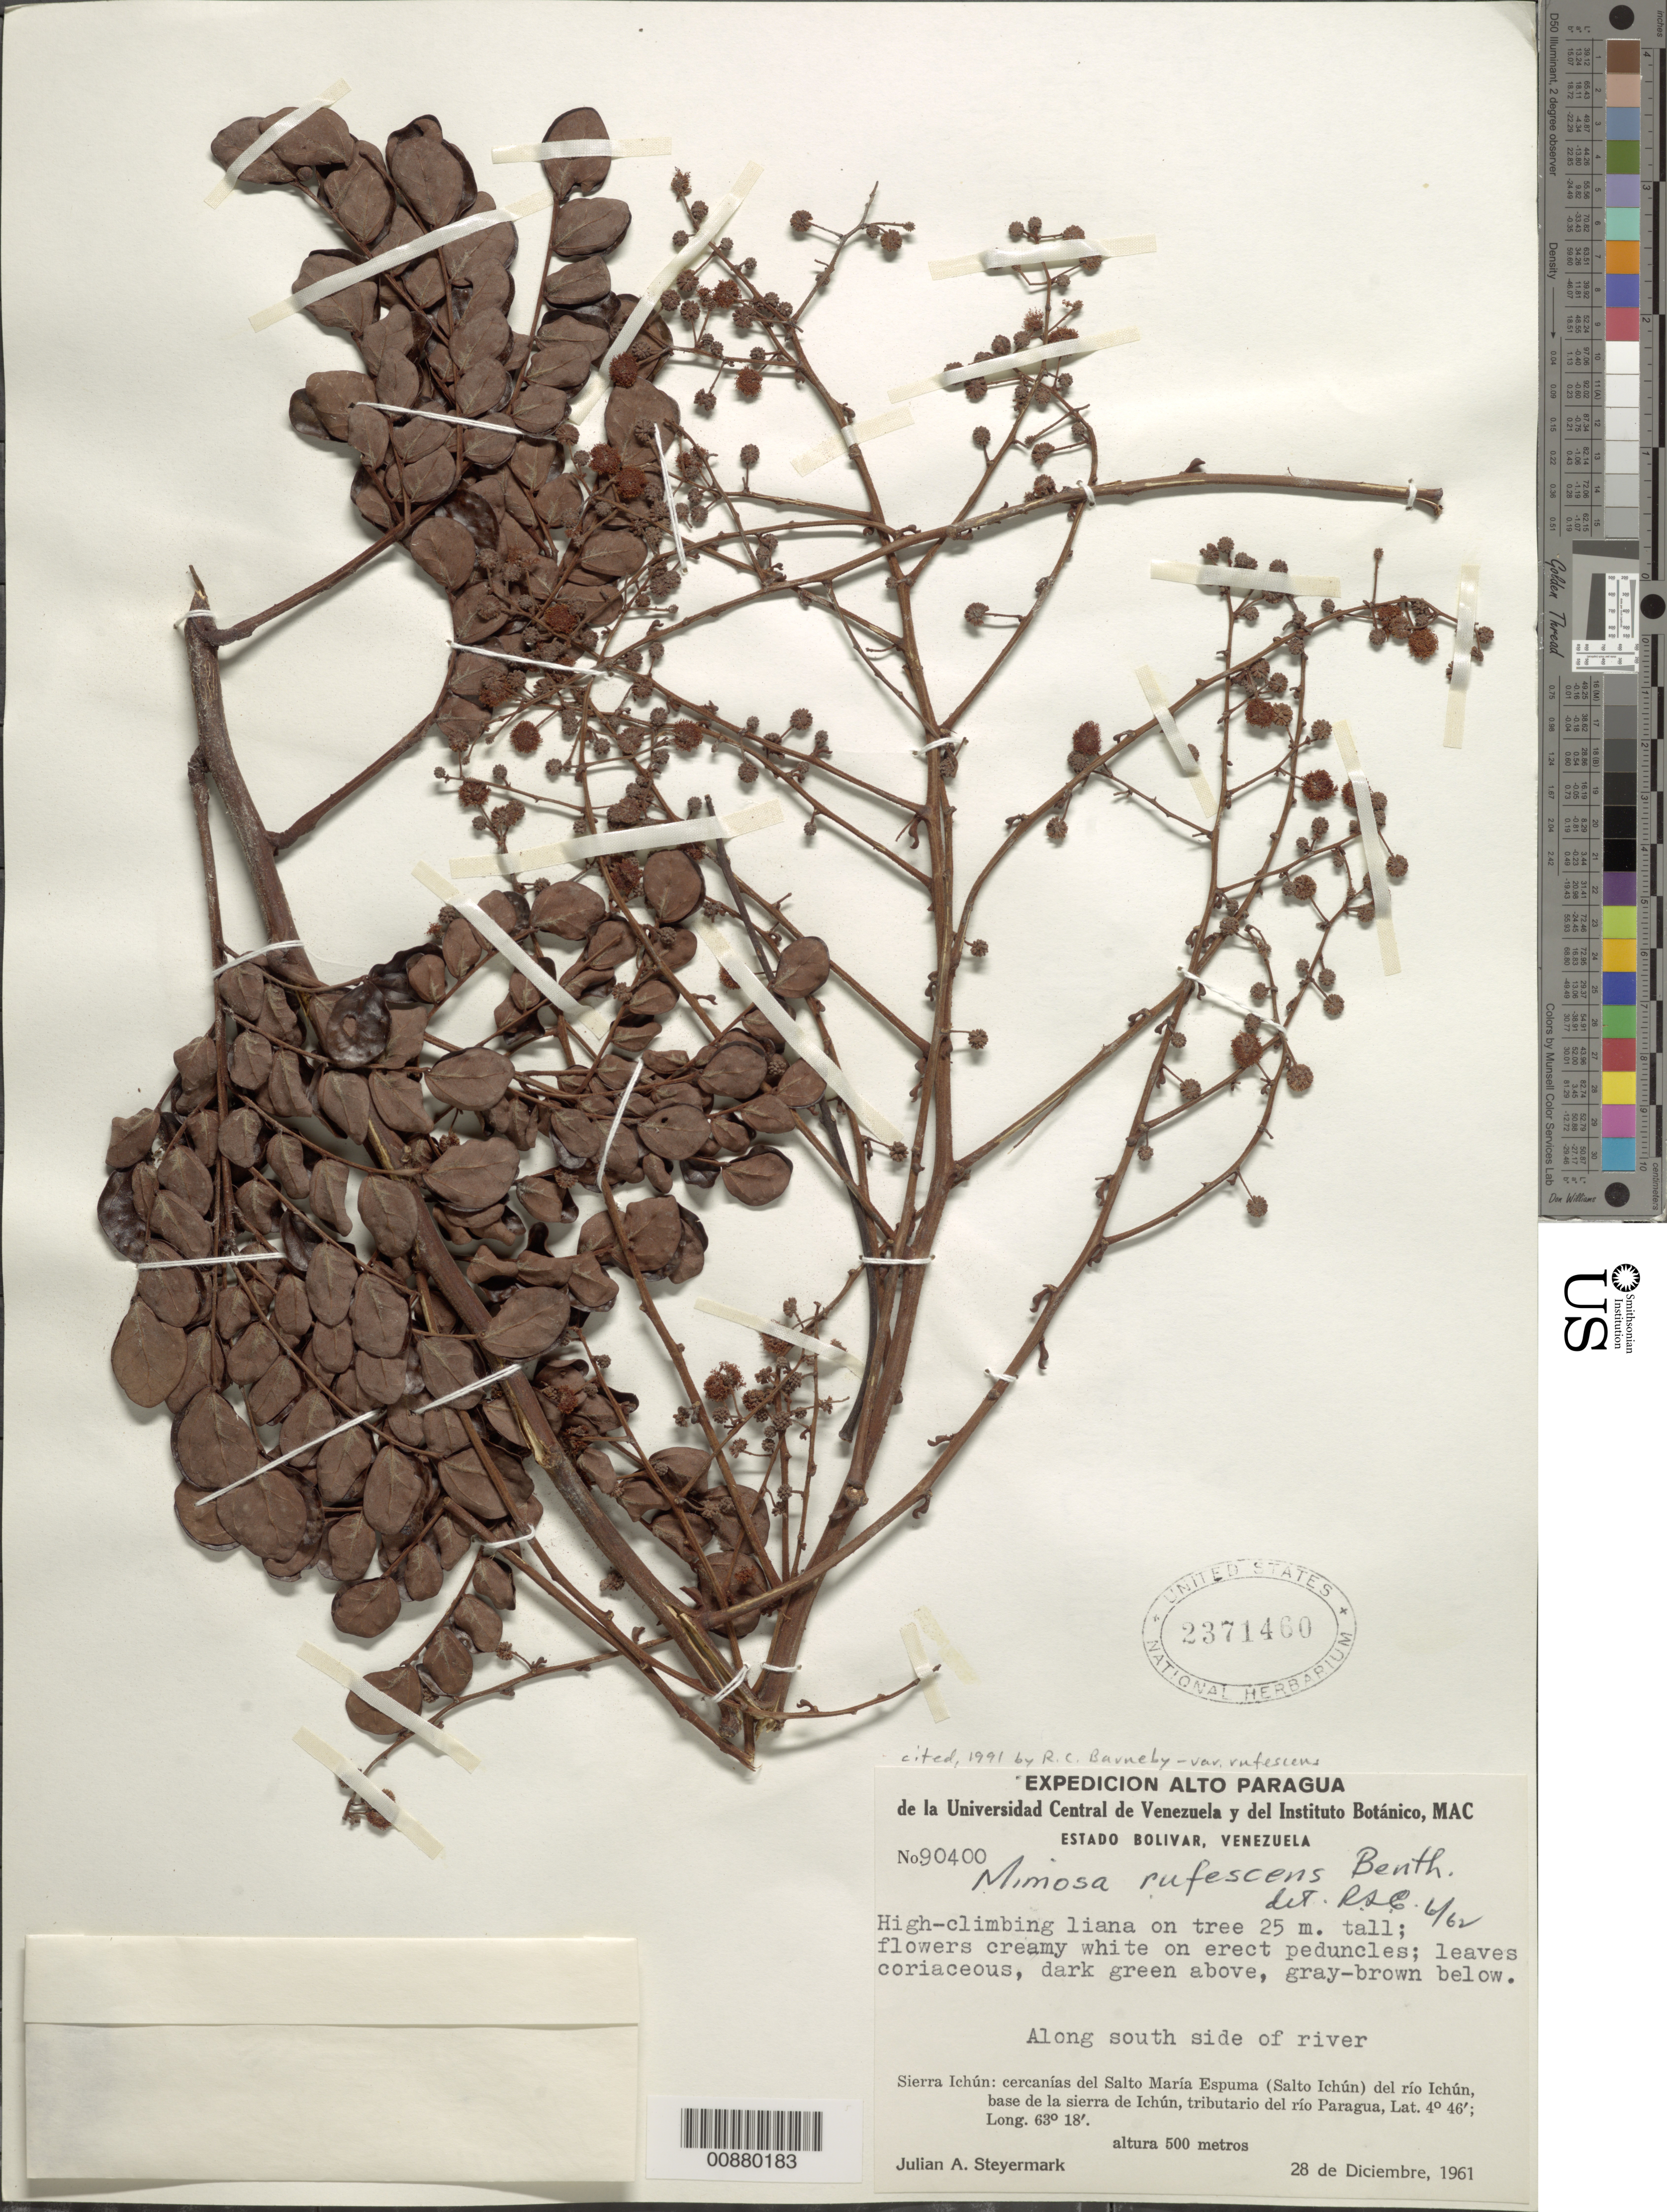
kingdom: Plantae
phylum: Tracheophyta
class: Magnoliopsida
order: Fabales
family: Fabaceae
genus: Mimosa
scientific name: Mimosa rufescens var. rufescens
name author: Benth.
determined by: Cowan, R. S.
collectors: J. Steyermark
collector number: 90400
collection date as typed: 28-Dec-61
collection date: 1961-12-28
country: Venezuela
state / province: Bolívar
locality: Sierra Ichún: Salto María Espuma (Salto Ichún) del Río Ichún (tributary of río Paragua), base de la Sierra Ichún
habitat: Along S side of river; high-climbing on tree 25m tall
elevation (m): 500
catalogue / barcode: US 2371460